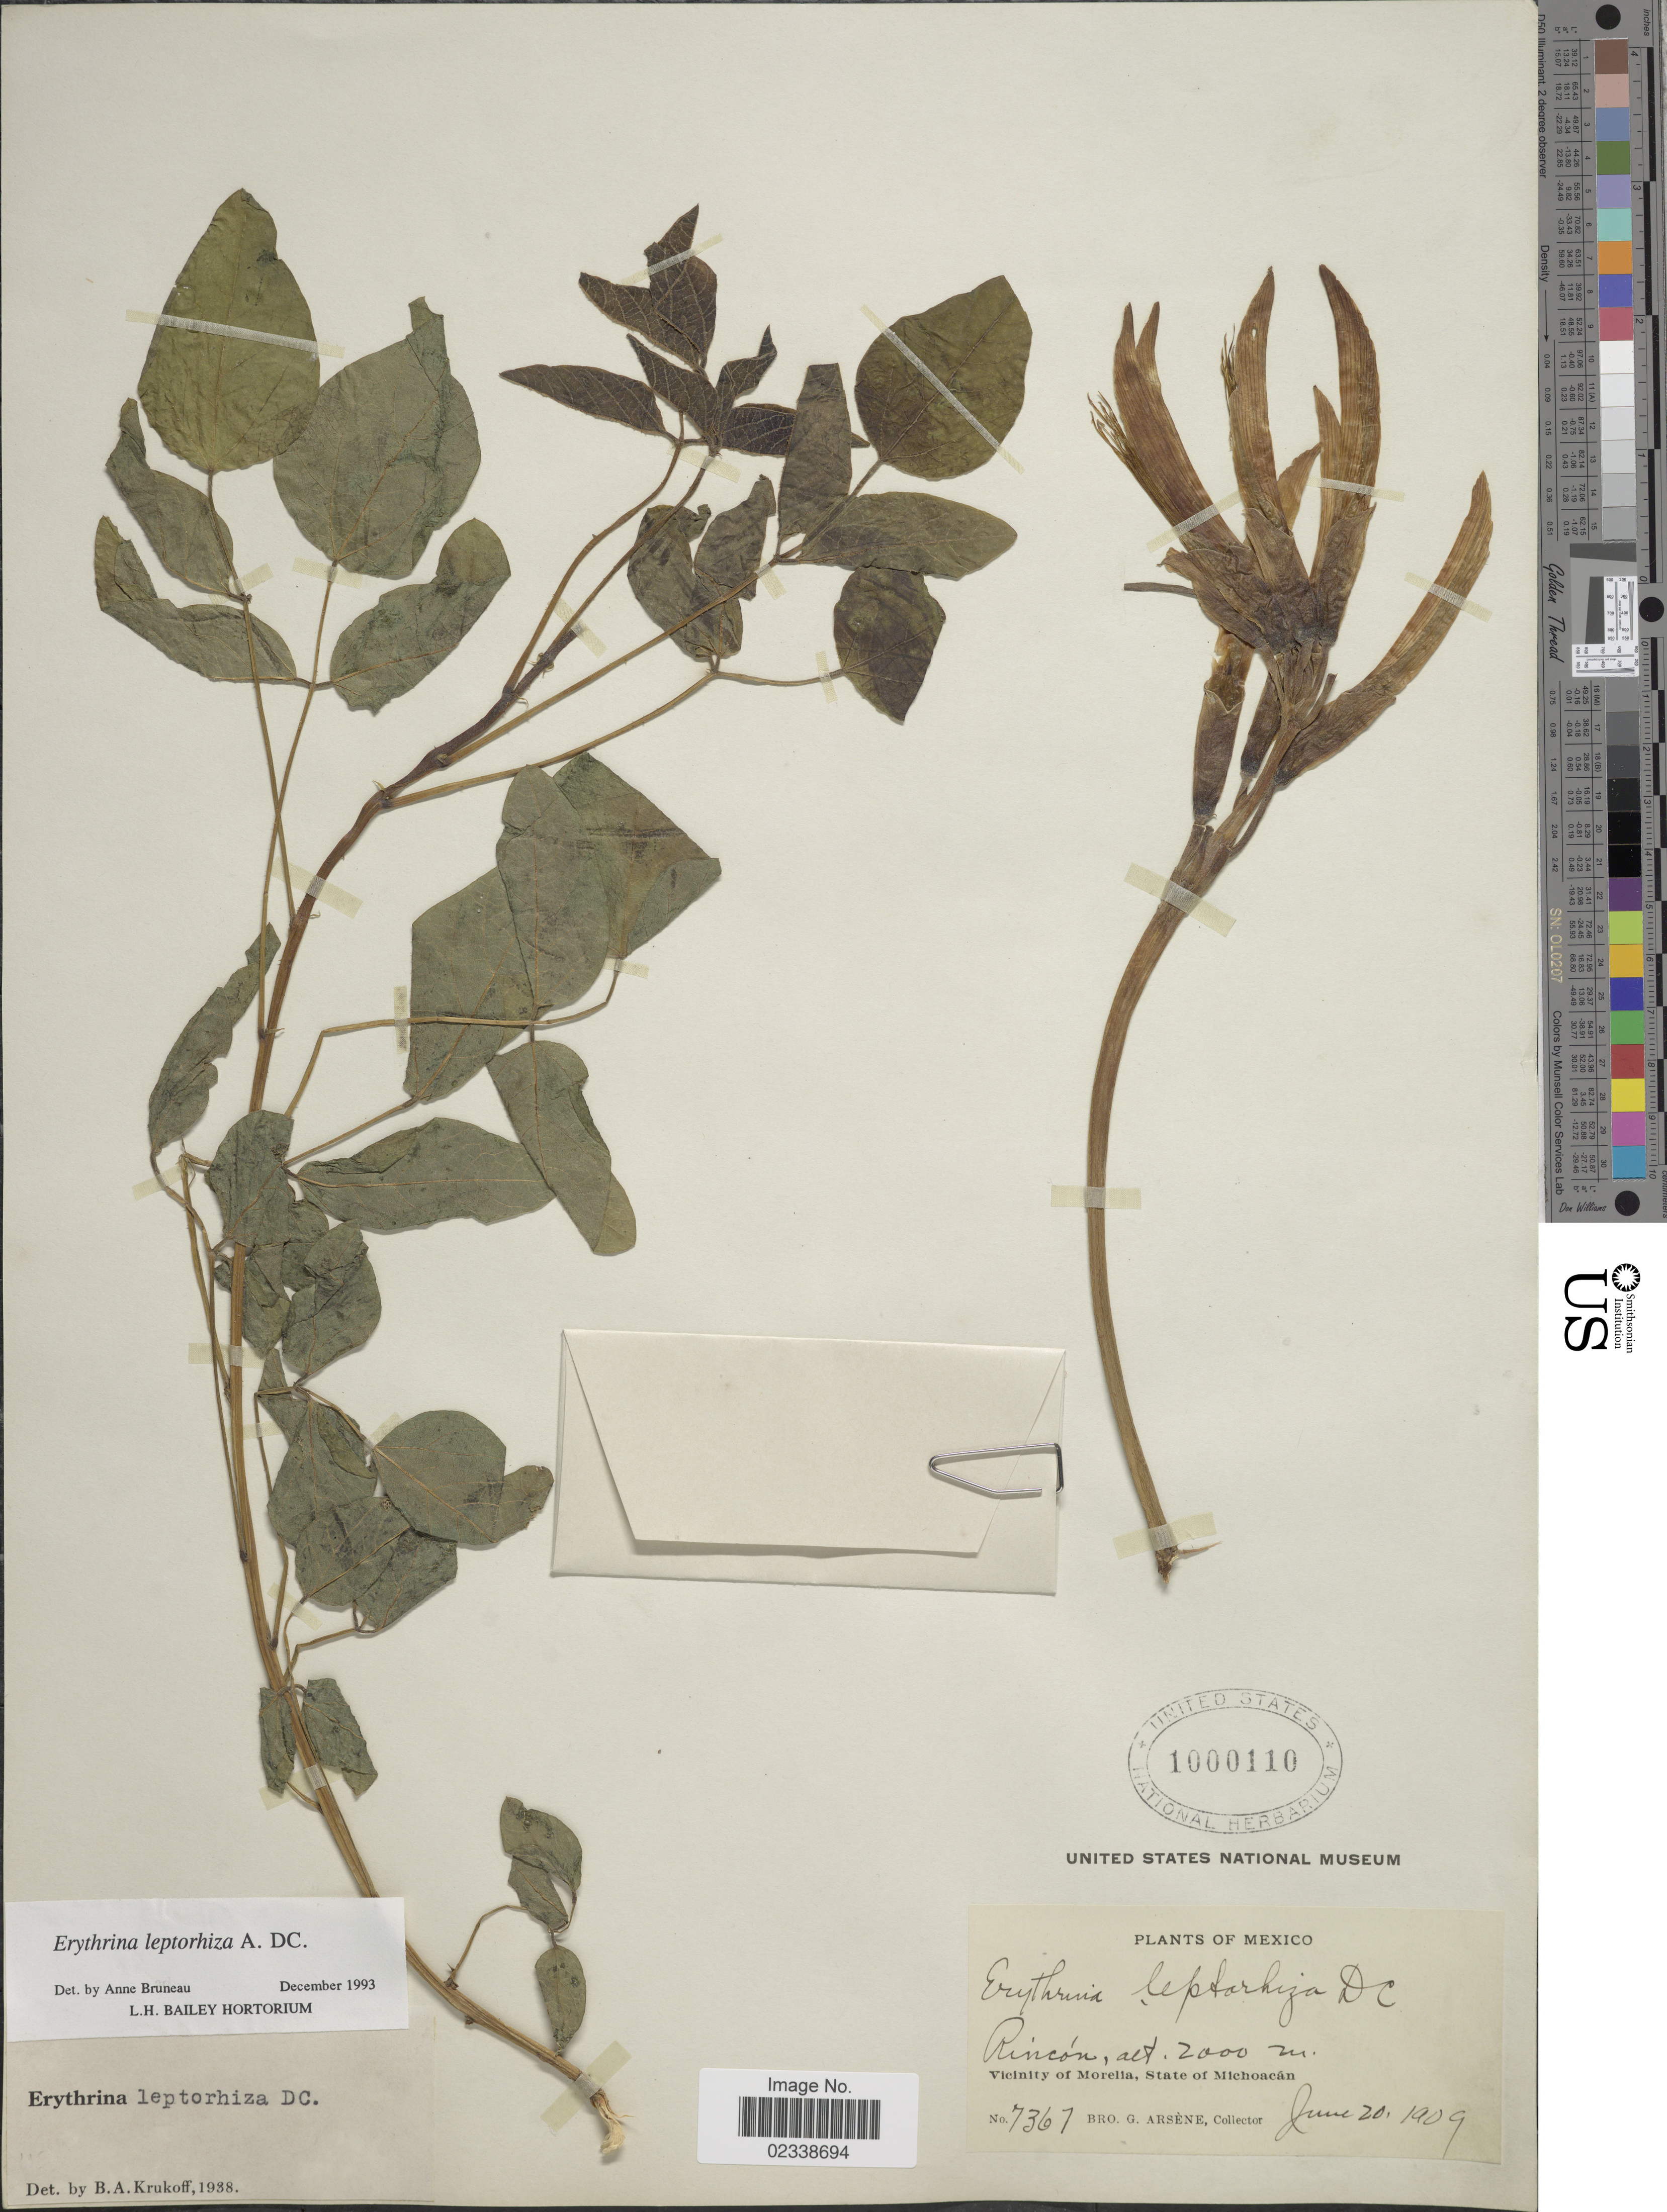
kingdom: Plantae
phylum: Tracheophyta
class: Magnoliopsida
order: Fabales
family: Fabaceae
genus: Erythrina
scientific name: Erythrina leptorhiza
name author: Moc. & Sessé ex DC.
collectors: Bro. G. Arsène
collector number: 7367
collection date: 1909-06-20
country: Mexico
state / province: Michoacán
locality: Rincon, Vicinity of Morelia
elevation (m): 2000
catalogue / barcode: US 1000110